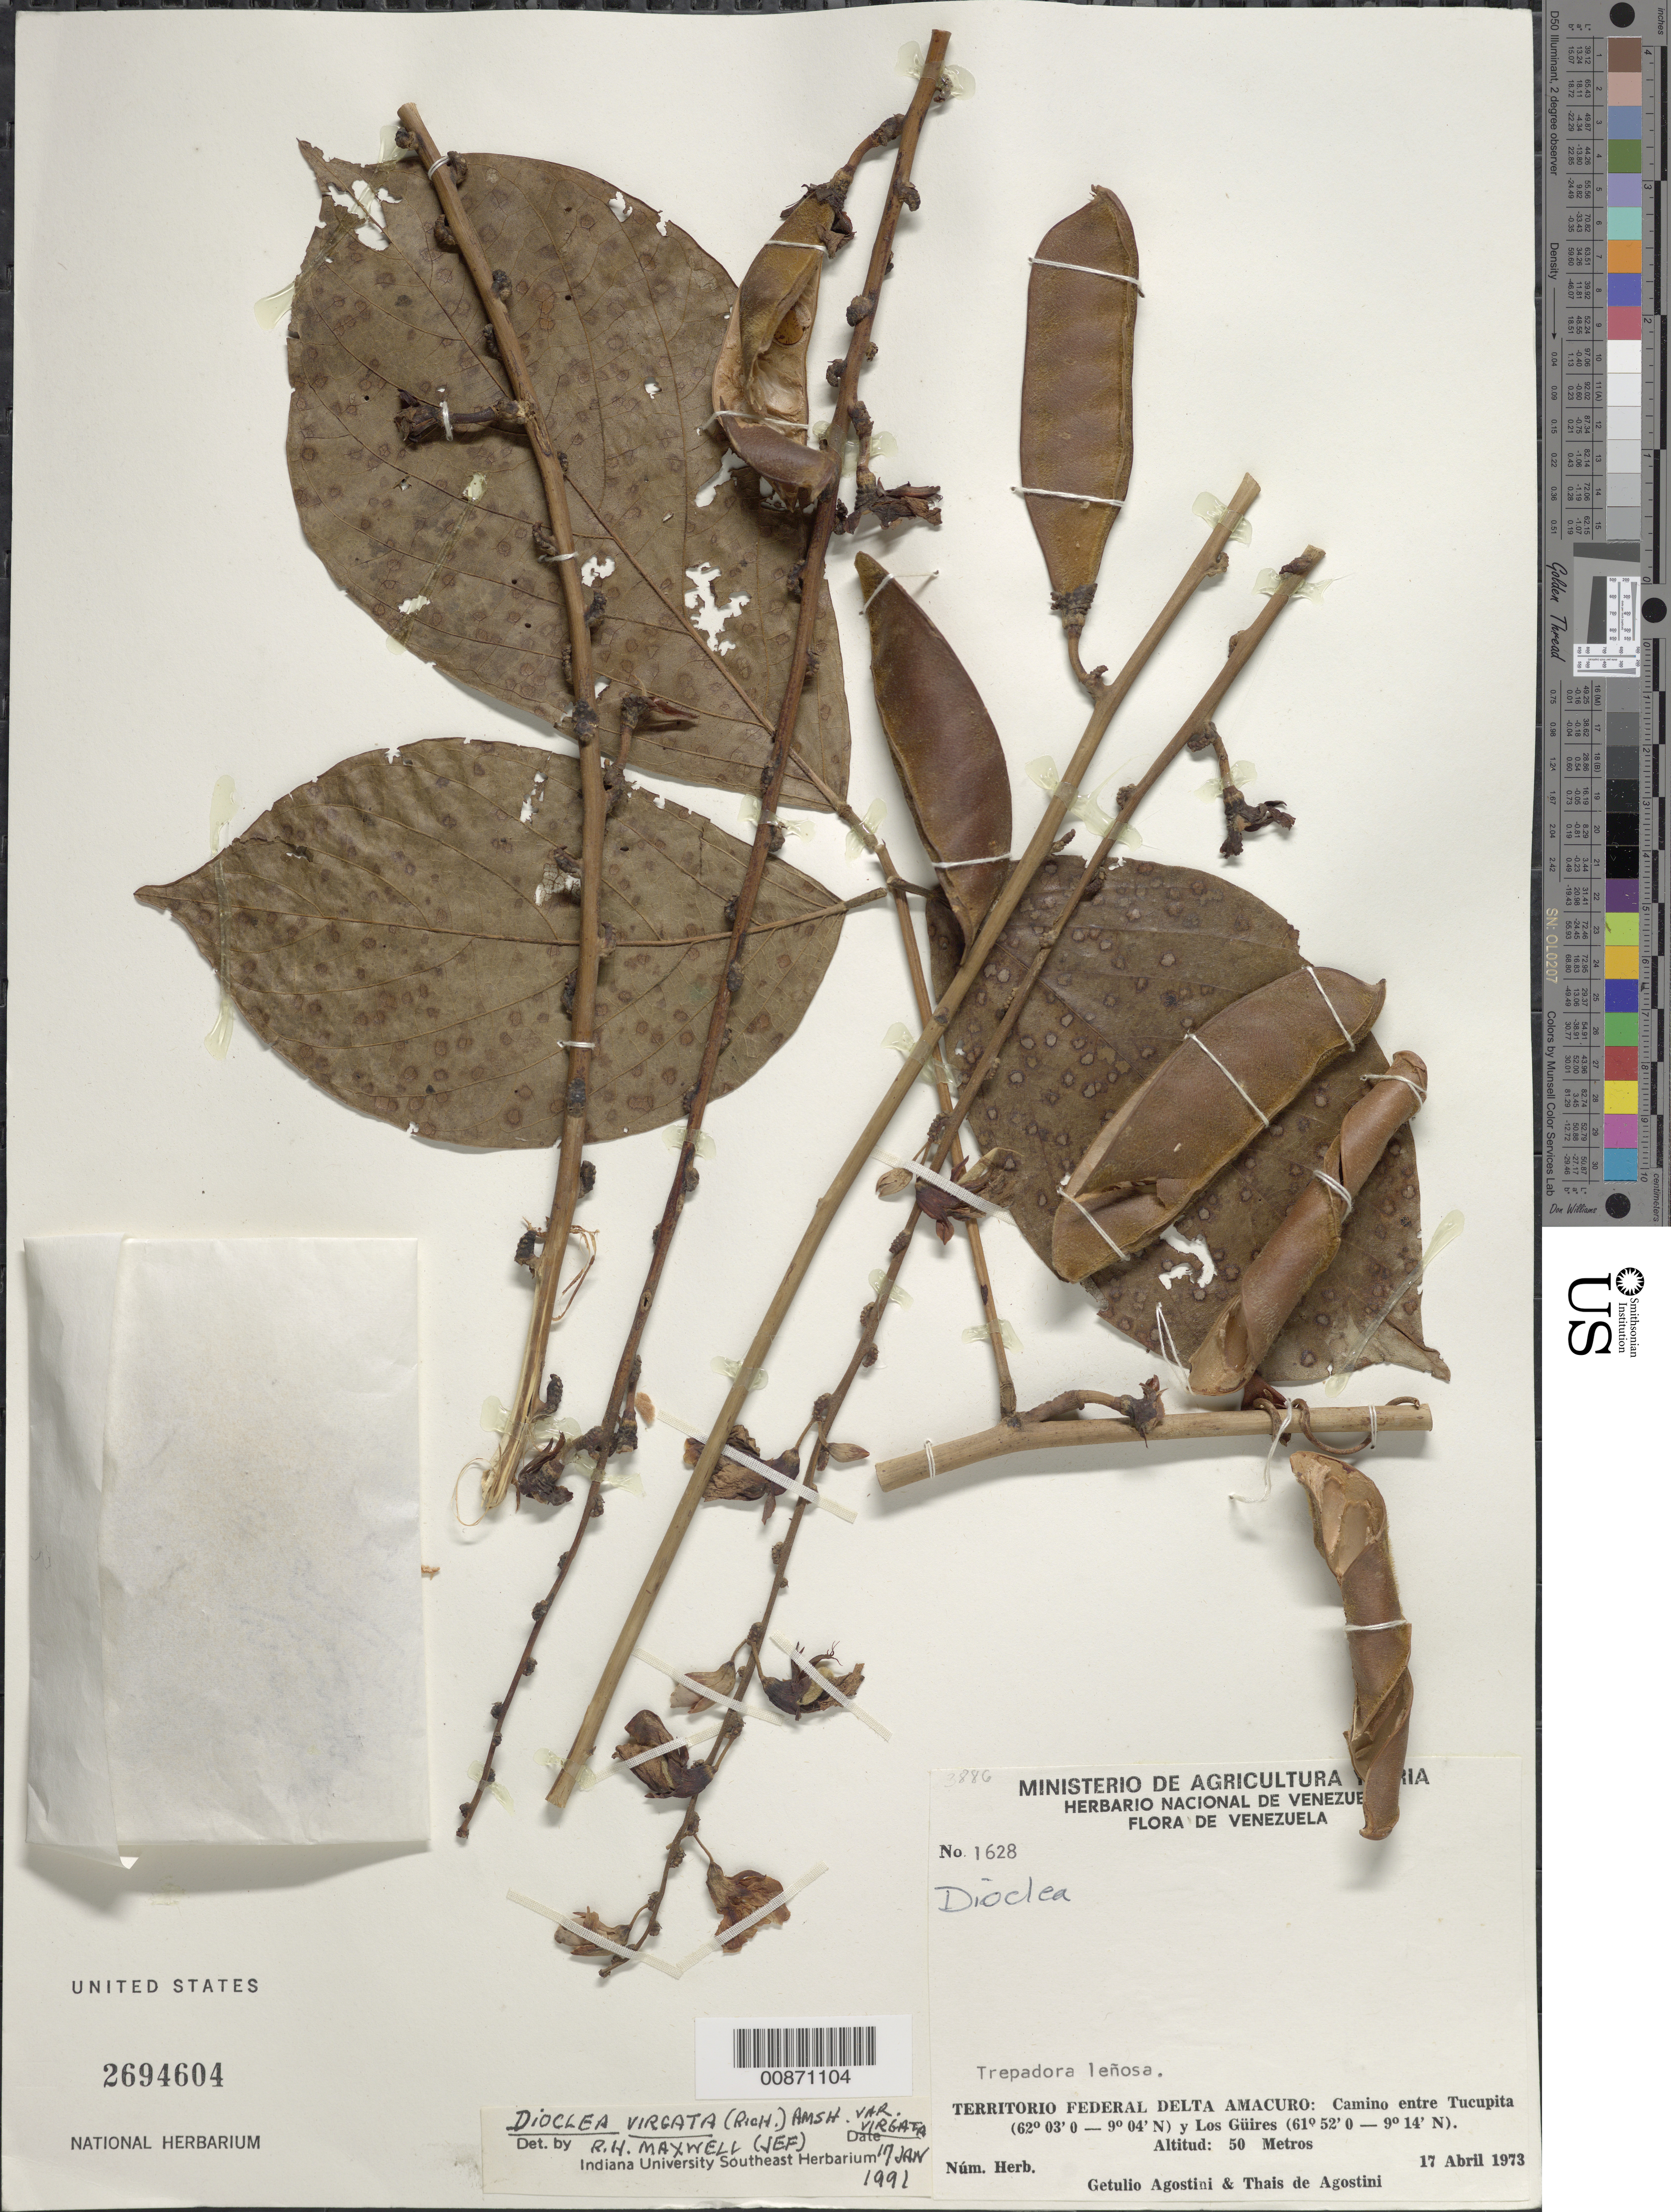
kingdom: Plantae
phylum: Tracheophyta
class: Magnoliopsida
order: Fabales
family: Fabaceae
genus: Dioclea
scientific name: Dioclea virgata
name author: (Rich.) Amshoff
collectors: G. Agostini & T. Agostini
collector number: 1628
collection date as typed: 17-Apr-73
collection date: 1973-04-17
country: Venezuela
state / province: Delta Amacuro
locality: Tucupita-Los Güires camino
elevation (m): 50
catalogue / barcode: US 2694604